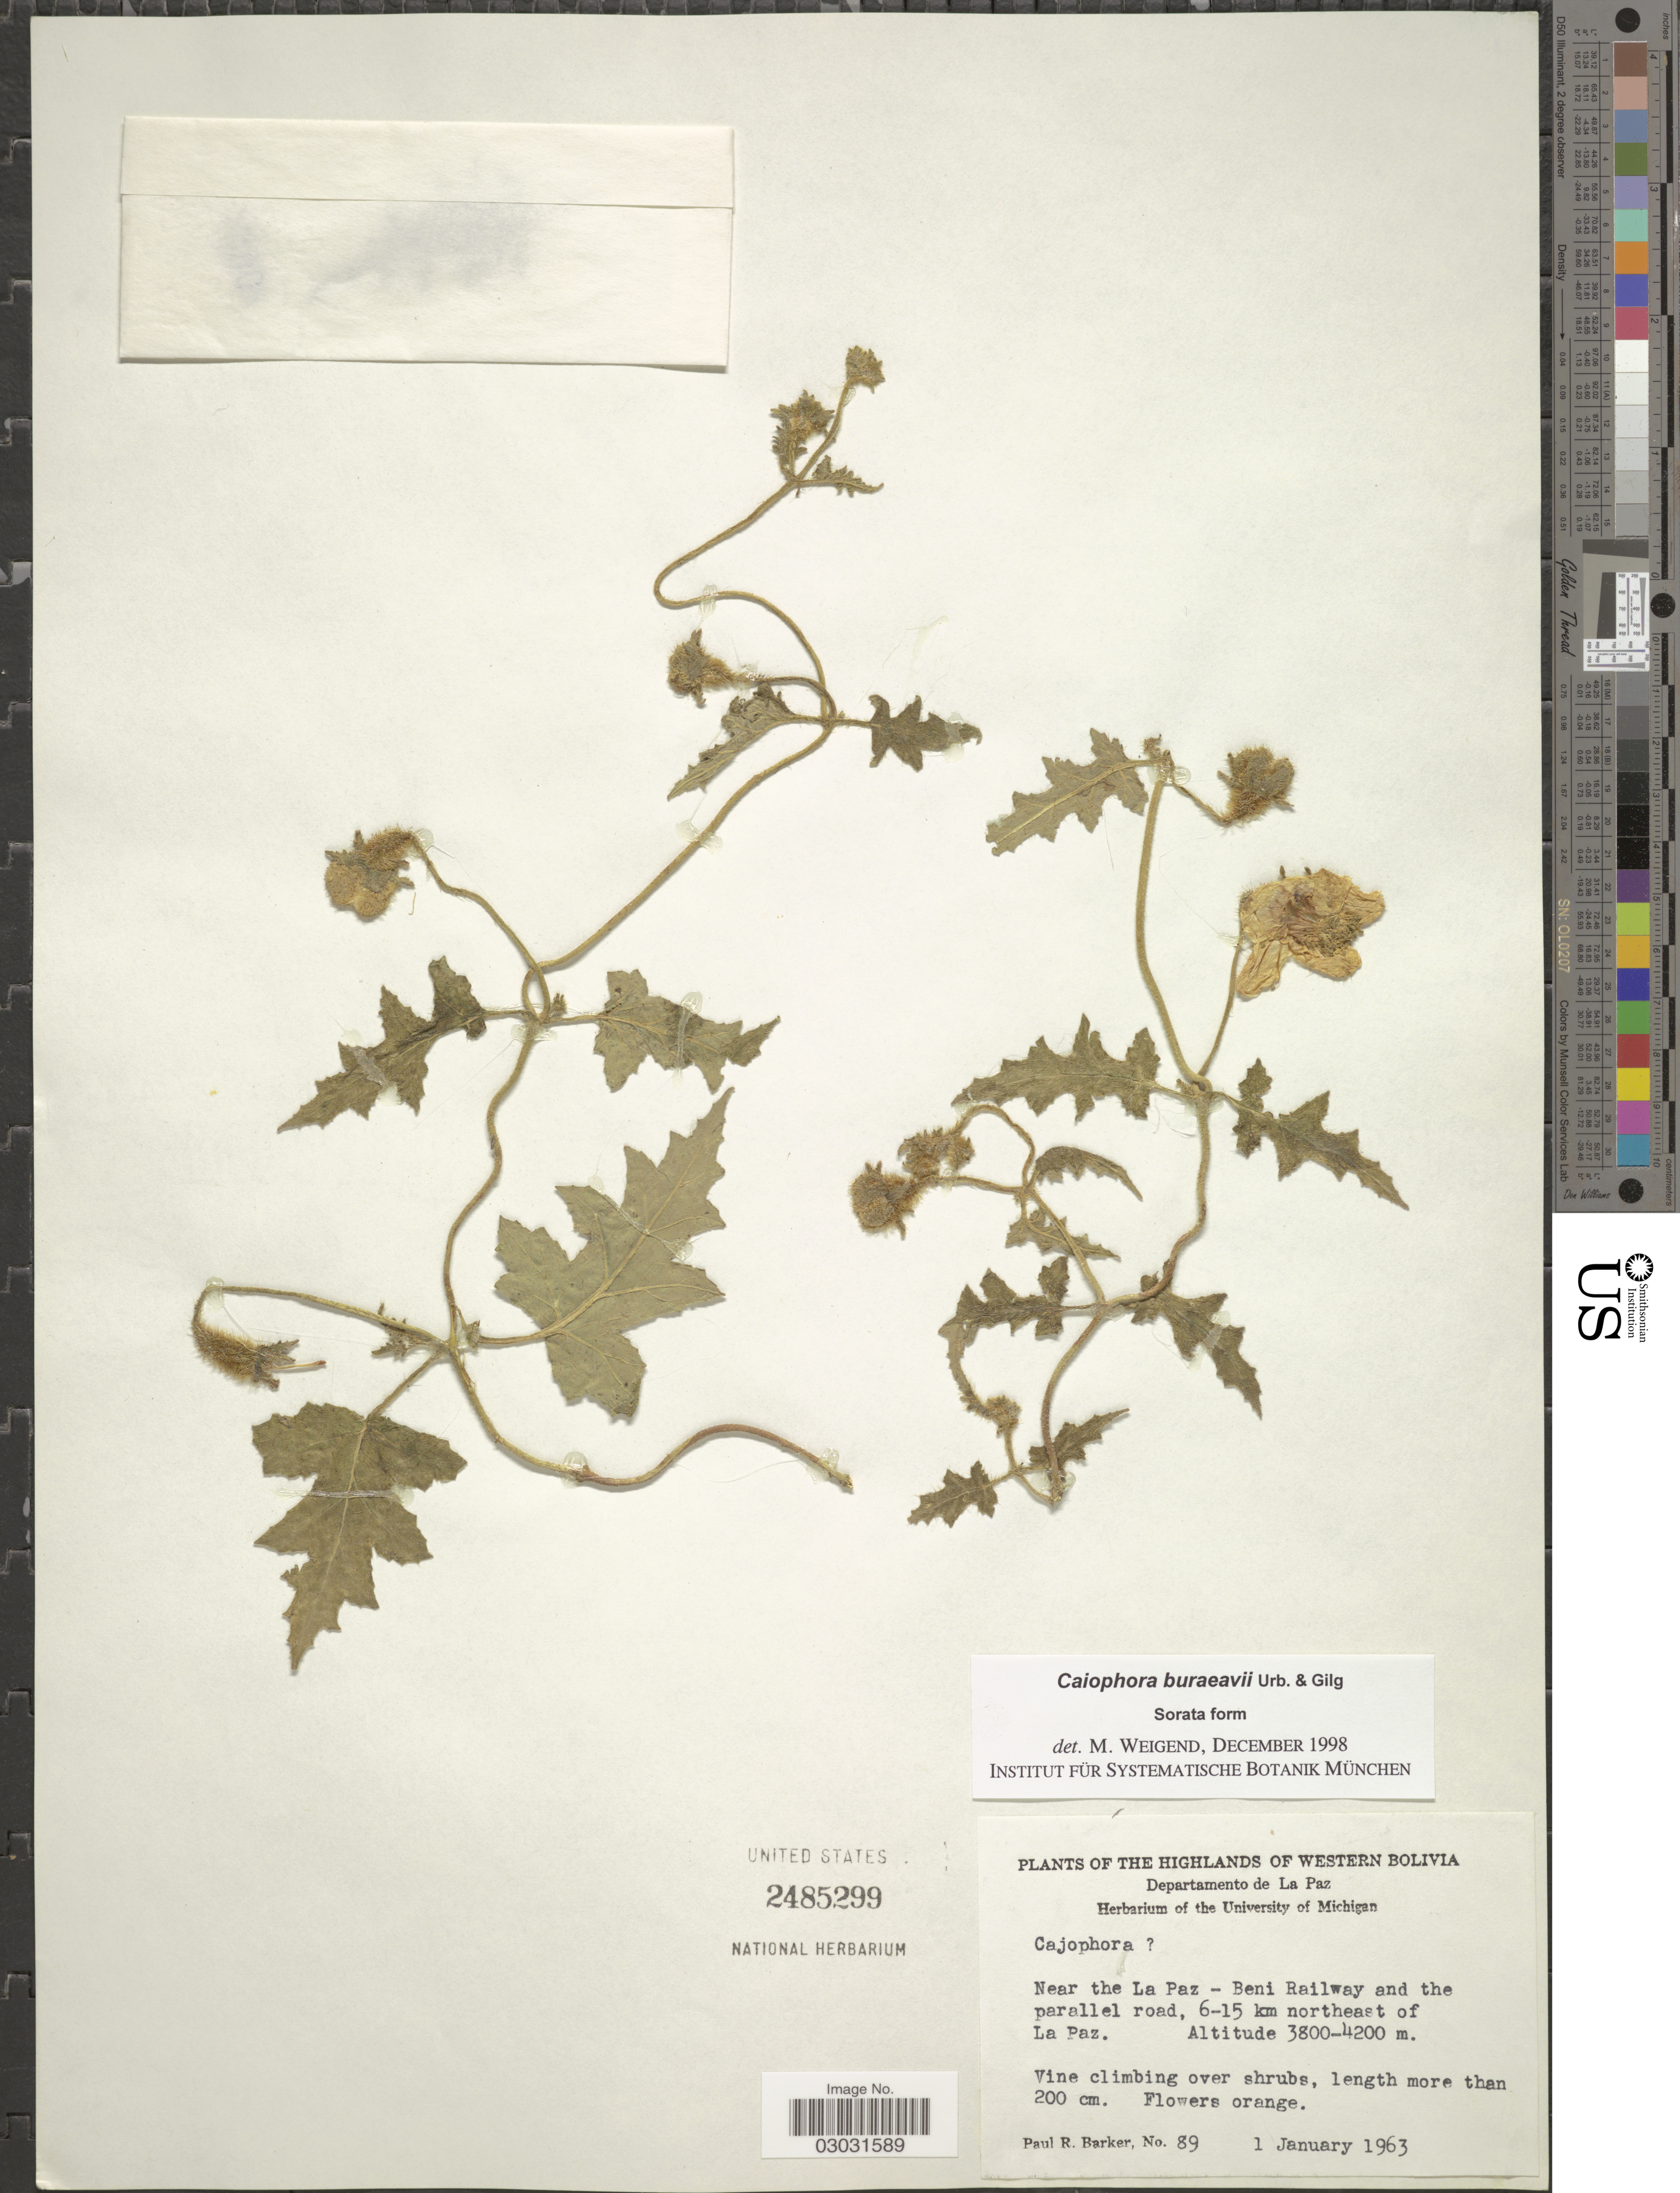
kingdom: Plantae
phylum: Tracheophyta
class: Magnoliopsida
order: Cornales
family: Loasaceae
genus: Caiophora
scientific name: Caiophora buraeavii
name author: Urb. & Gilg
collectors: P. R. Barker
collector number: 89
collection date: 1963-01-01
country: Bolivia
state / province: La Paz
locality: The Highlands of Western Bolivia. Near the La Paz-Beni Railway and the parallel road, 6-15 km northeast of La Paz.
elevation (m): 3800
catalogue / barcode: US 2485299